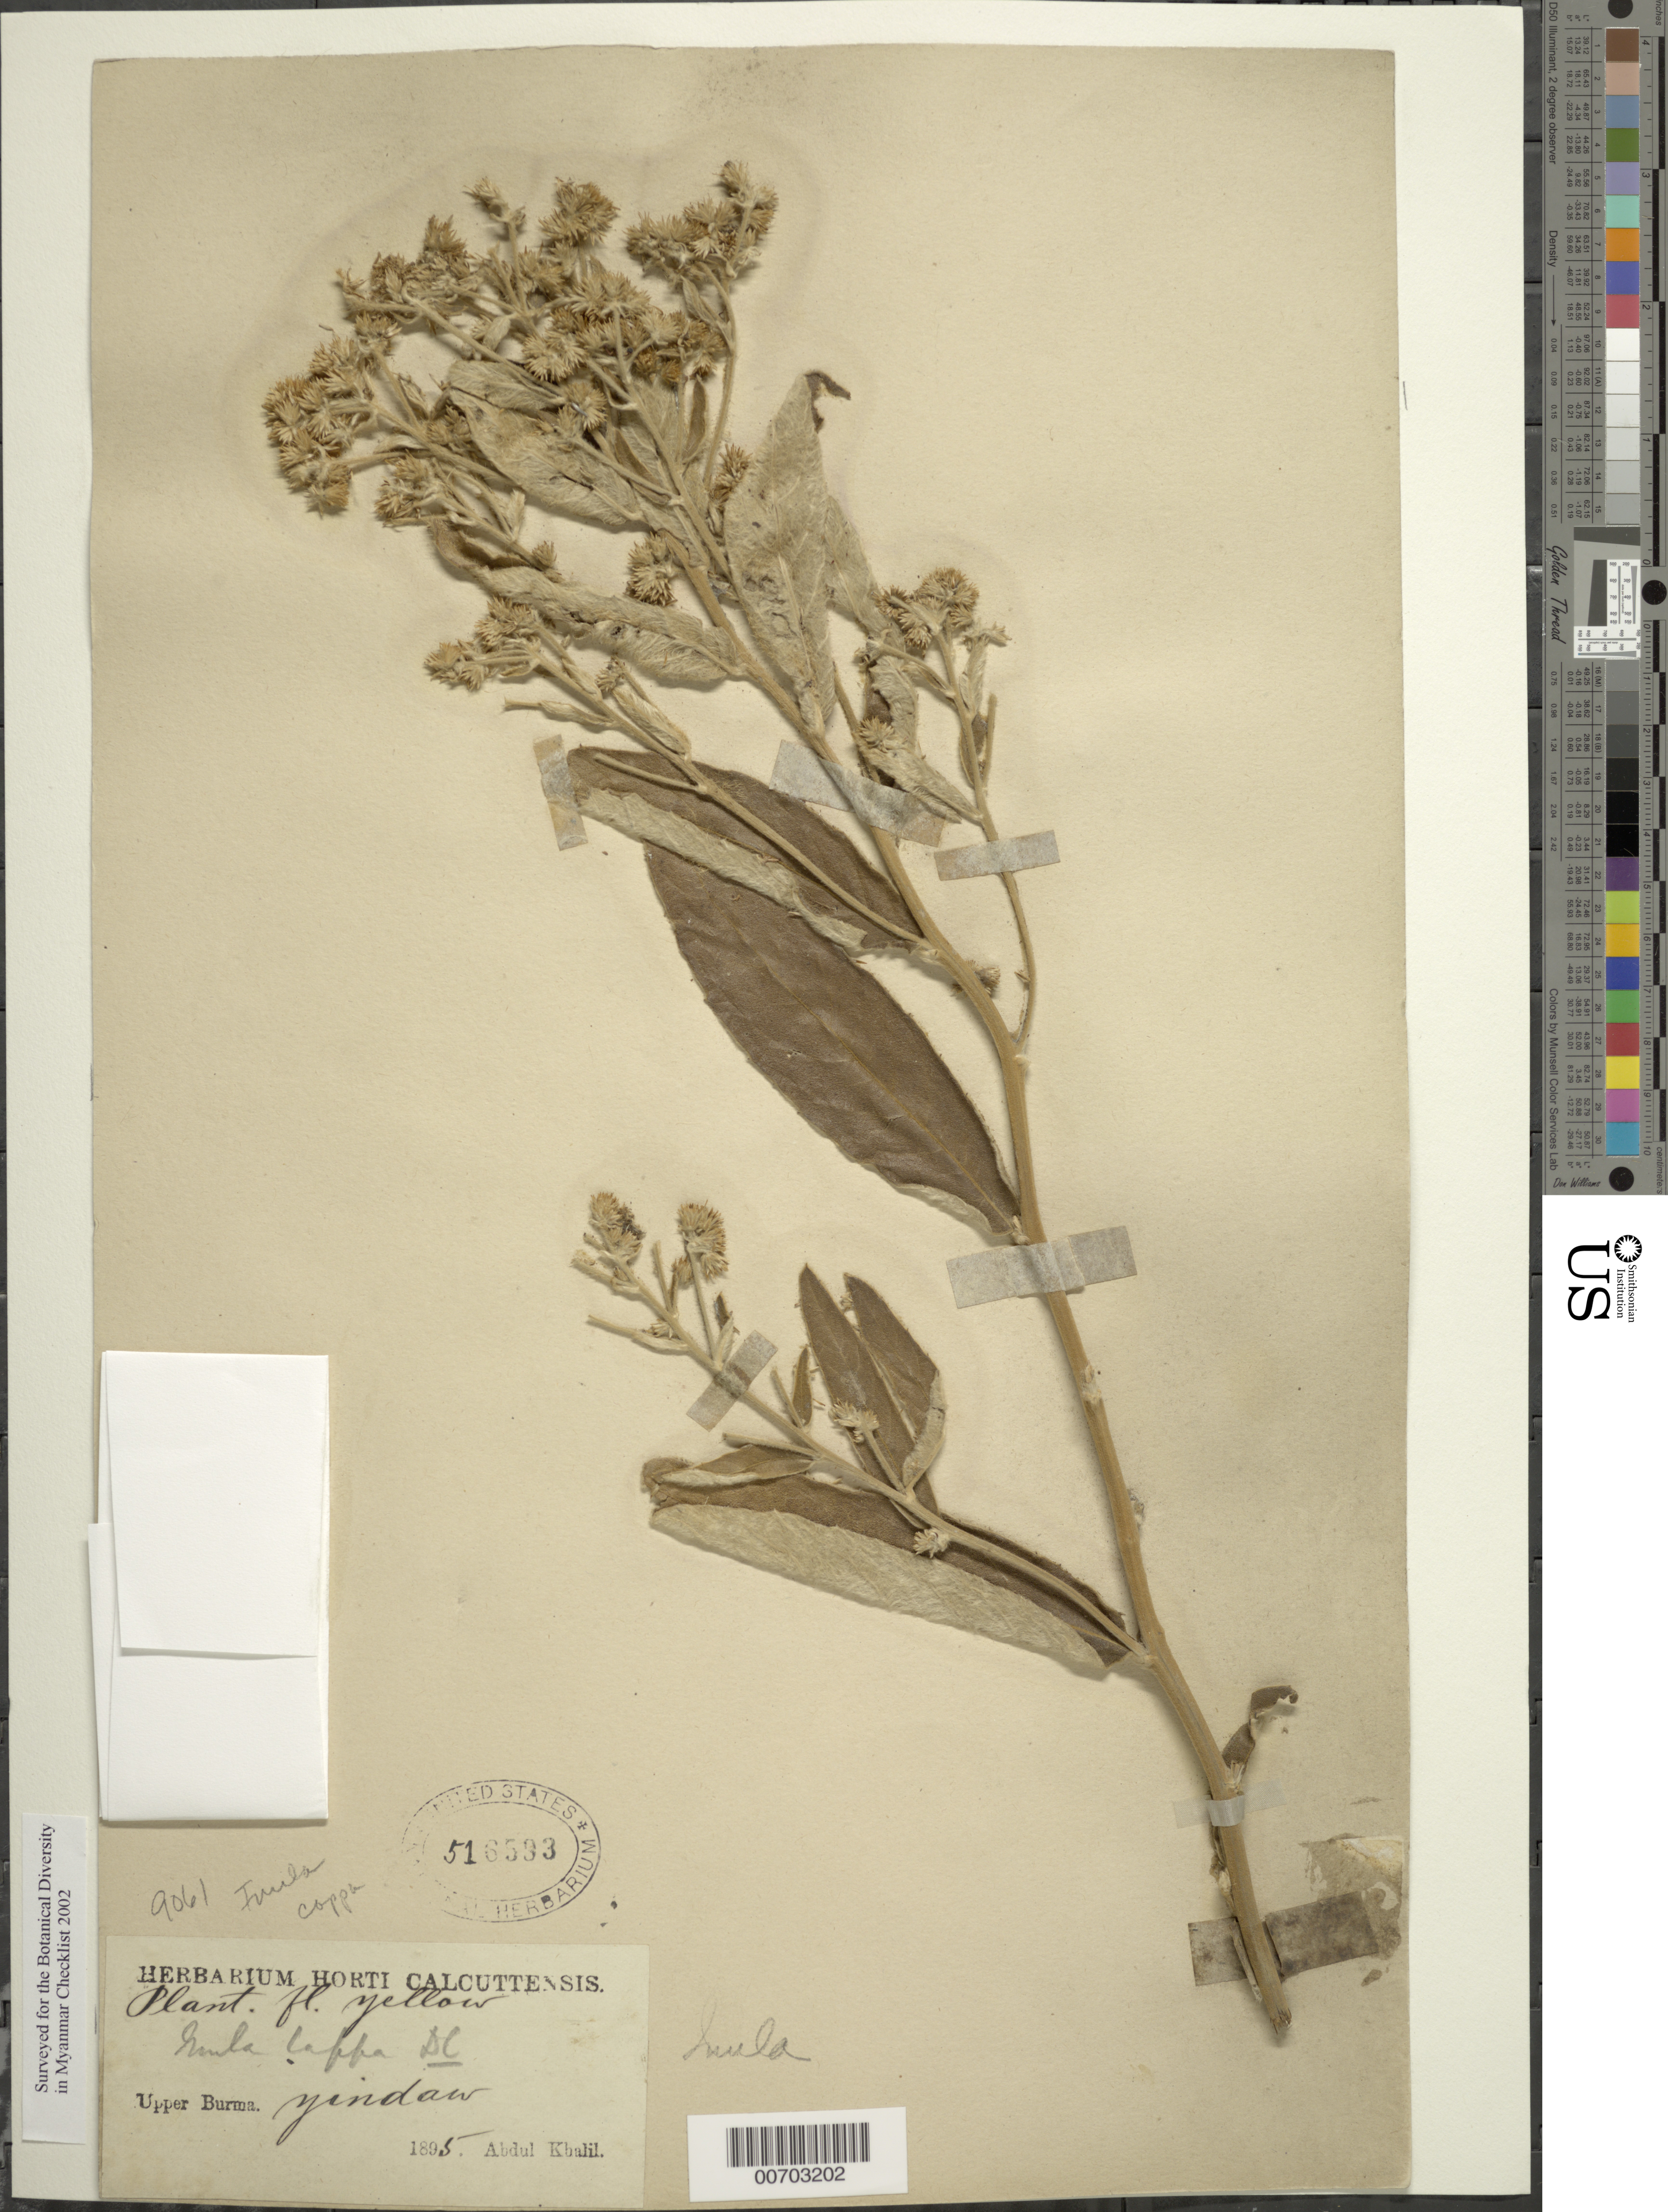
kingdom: Plantae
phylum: Tracheophyta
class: Magnoliopsida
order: Asterales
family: Asteraceae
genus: Inula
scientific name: Inula cappa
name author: (Buch.-Ham. ex D. Don) DC.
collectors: A. Khalil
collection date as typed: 1895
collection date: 1895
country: Myanmar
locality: Upper Burma, Yindaw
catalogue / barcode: US 516593